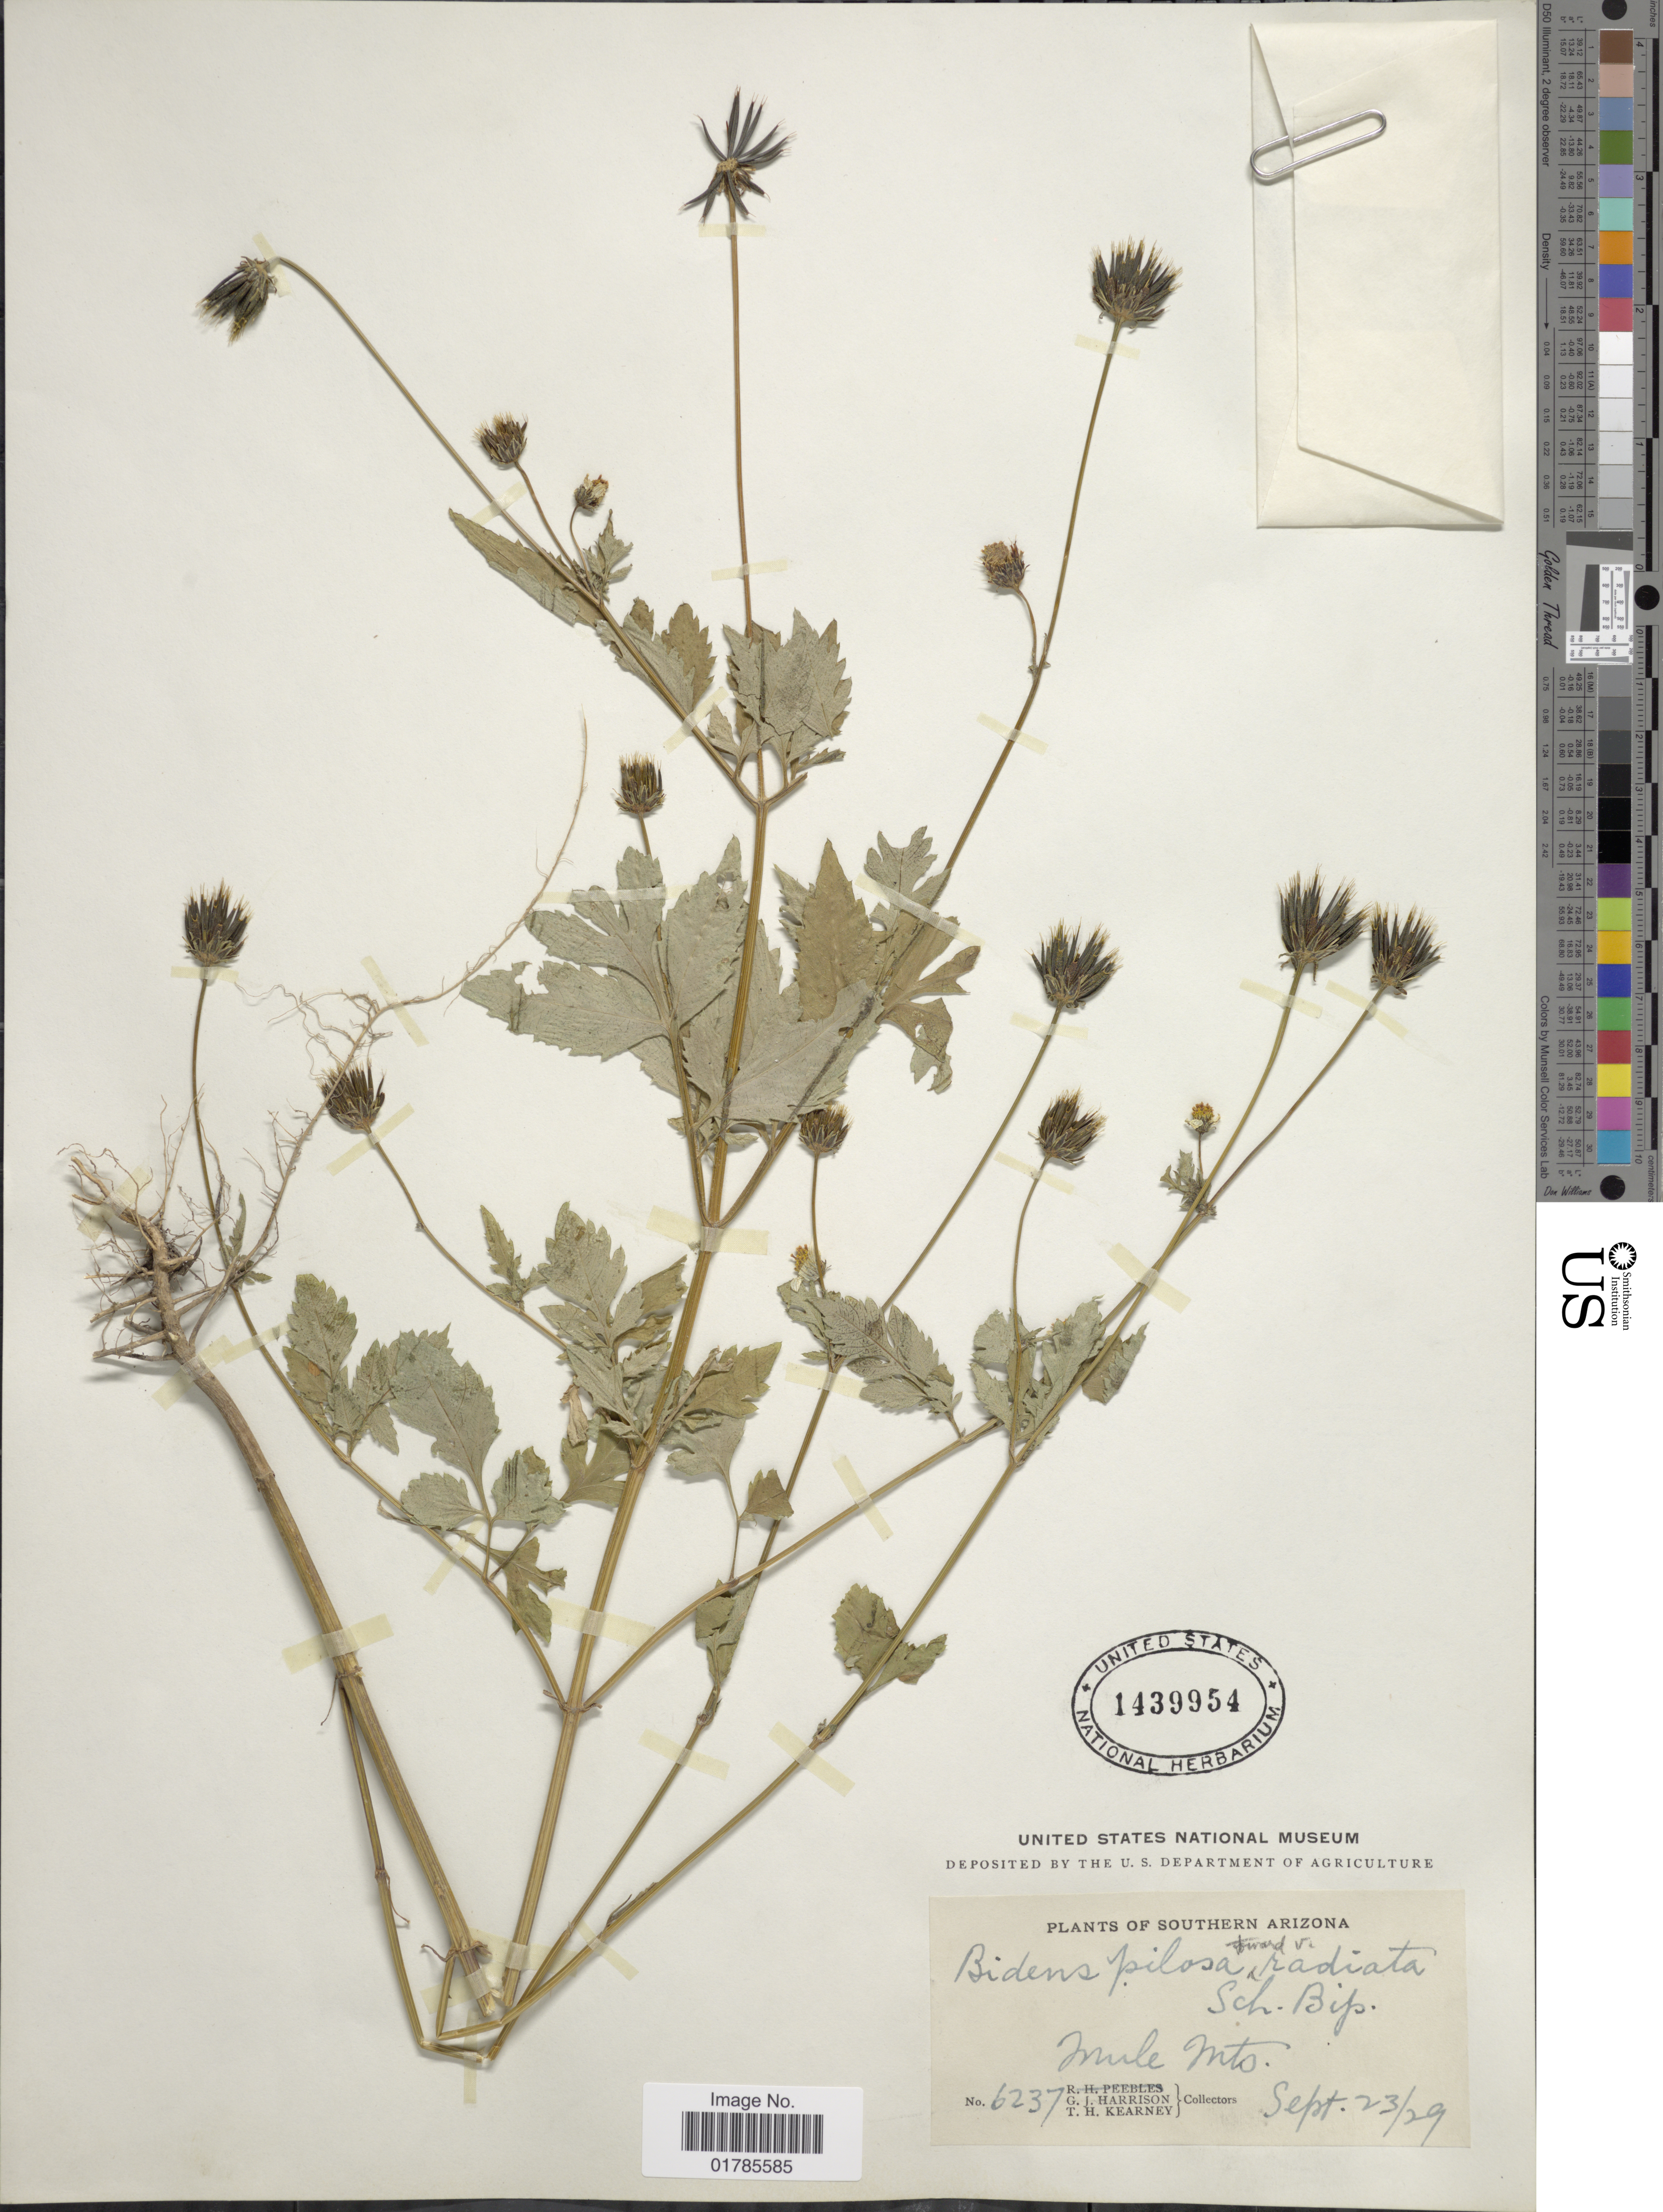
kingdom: Plantae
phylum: Tracheophyta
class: Magnoliopsida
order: Asterales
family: Asteraceae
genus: Bidens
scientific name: Bidens alba var. radiata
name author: (Sch. Bip.) R.E. Ballard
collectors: G. J. Harrison & T. H. Kearney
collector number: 6237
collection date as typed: Transcribed d/m/y: 23/9/29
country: United States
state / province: Arizona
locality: Southern Arizona, Mule mts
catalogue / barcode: US 1439954